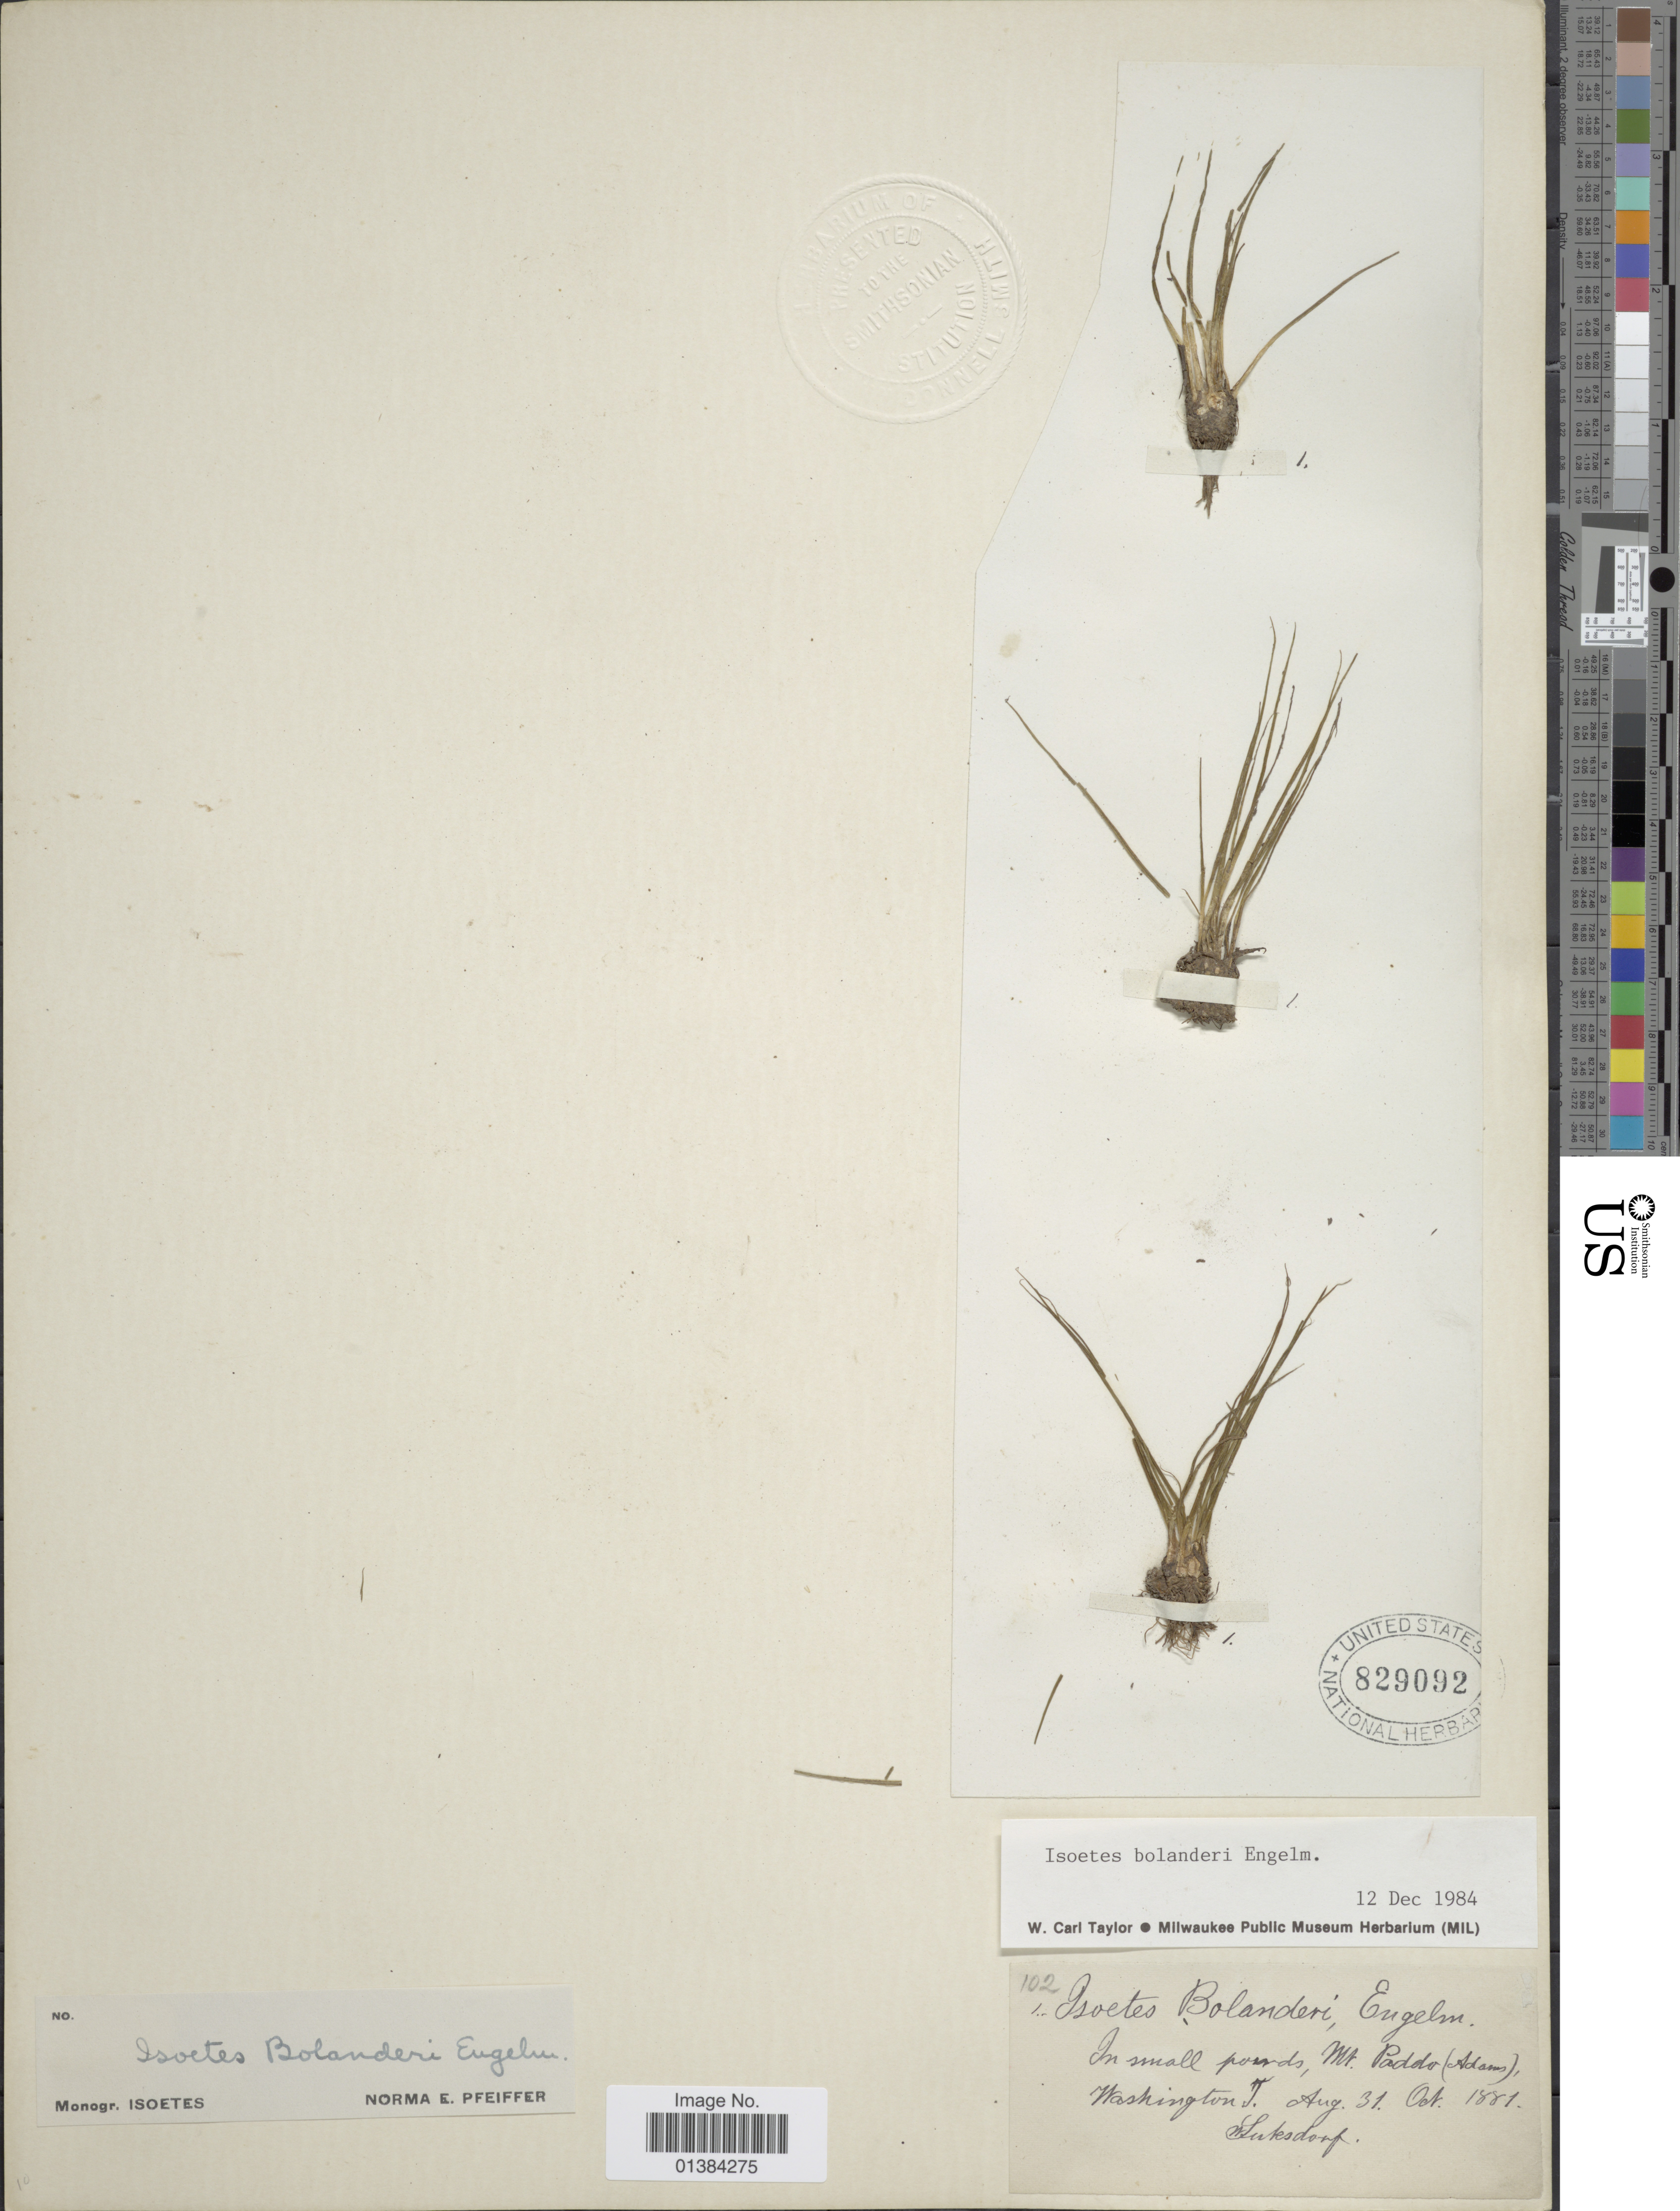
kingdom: Plantae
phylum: Tracheophyta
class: Lycopodiopsida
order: Isoetales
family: Isoetaceae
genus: Isoetes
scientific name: Isoetes bolanderi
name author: Engelm.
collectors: -- Suksdorf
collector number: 102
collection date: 1881-08-31/1881-10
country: United States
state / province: Washington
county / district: Skamania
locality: In small pounds, Mt. Paddo (Adams).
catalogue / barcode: US 829092